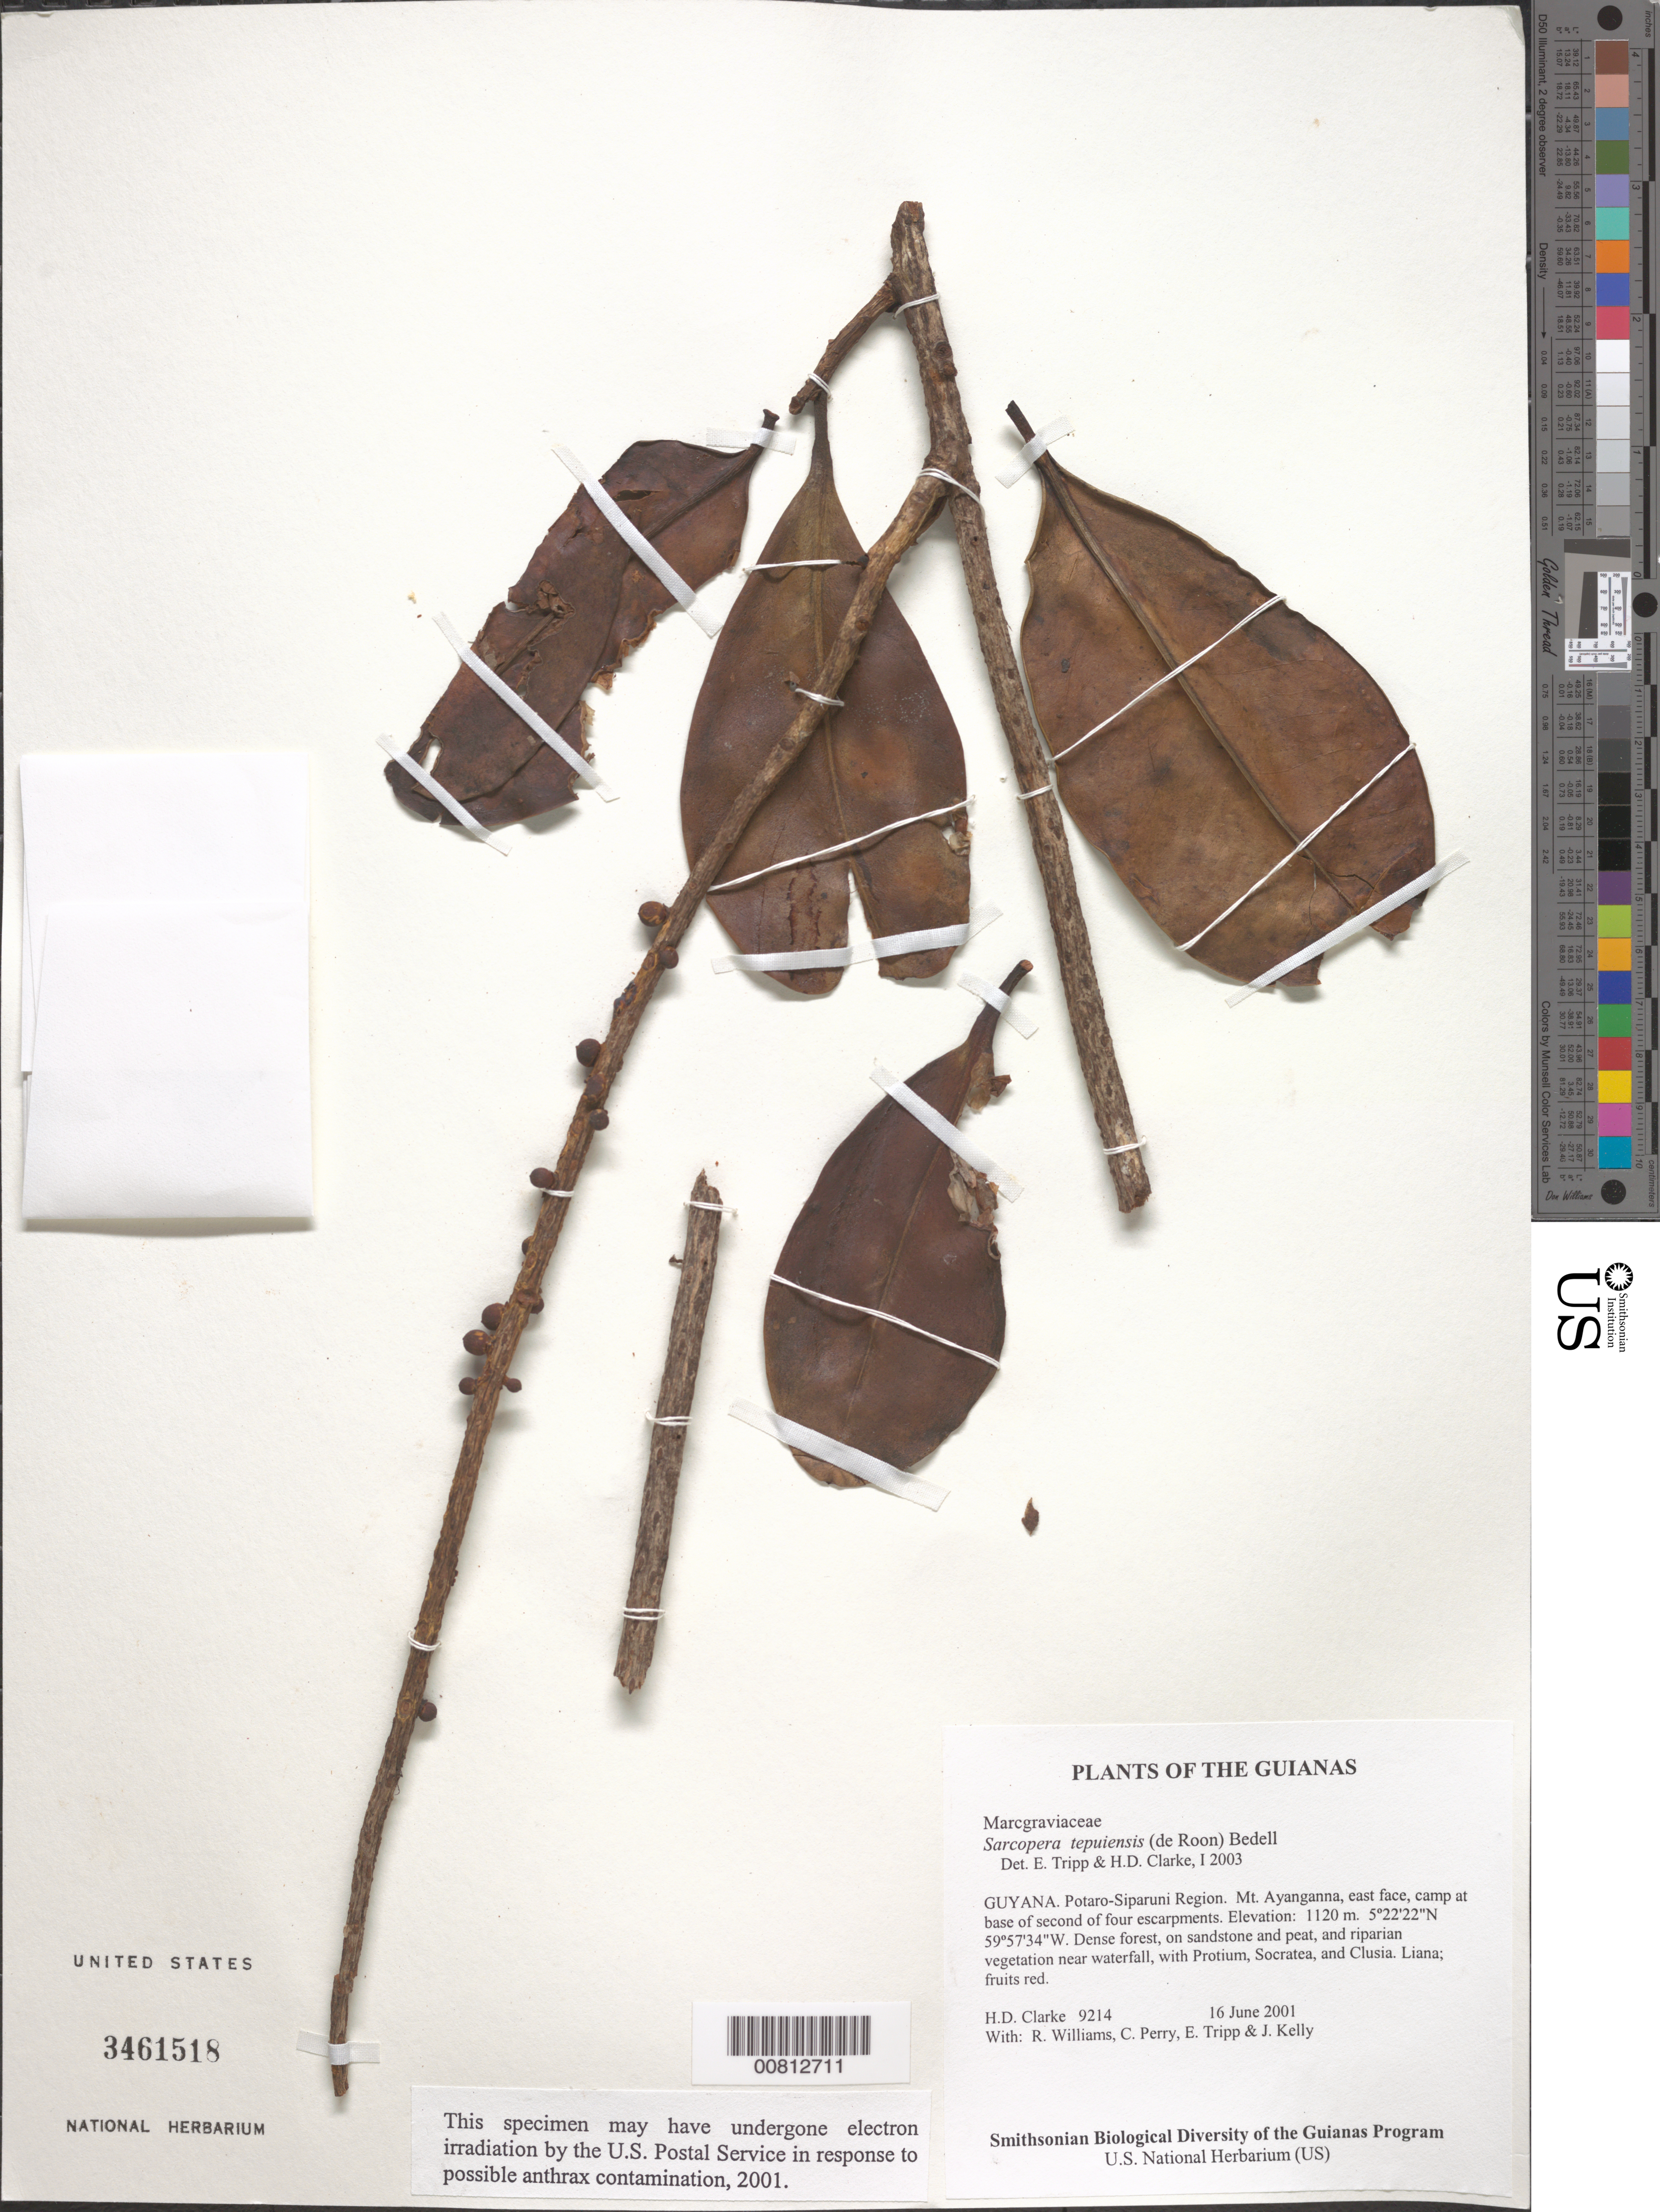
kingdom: Plantae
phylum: Tracheophyta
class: Magnoliopsida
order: Ericales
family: Marcgraviaceae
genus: Sarcopera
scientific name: Sarcopera tepuiensis subsp. tepuiensis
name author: (de Roon) Bedell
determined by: Tripp, E. A.; Clarke, H. D.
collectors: H. D. Clarke, R. Williams, C. Perry, E. Tripp & J. Kelly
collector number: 9214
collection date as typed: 16 June 2001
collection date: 2001-06-16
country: Guyana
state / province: Potaro-Siparuni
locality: Mt. Ayanganna, east face, camp at base of second of four escarpments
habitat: Dense forest, on sandstone and peat, and riparian vegetation near waterfall, with Protium, Socratea, and Clusia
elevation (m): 1120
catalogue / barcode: US 3461518